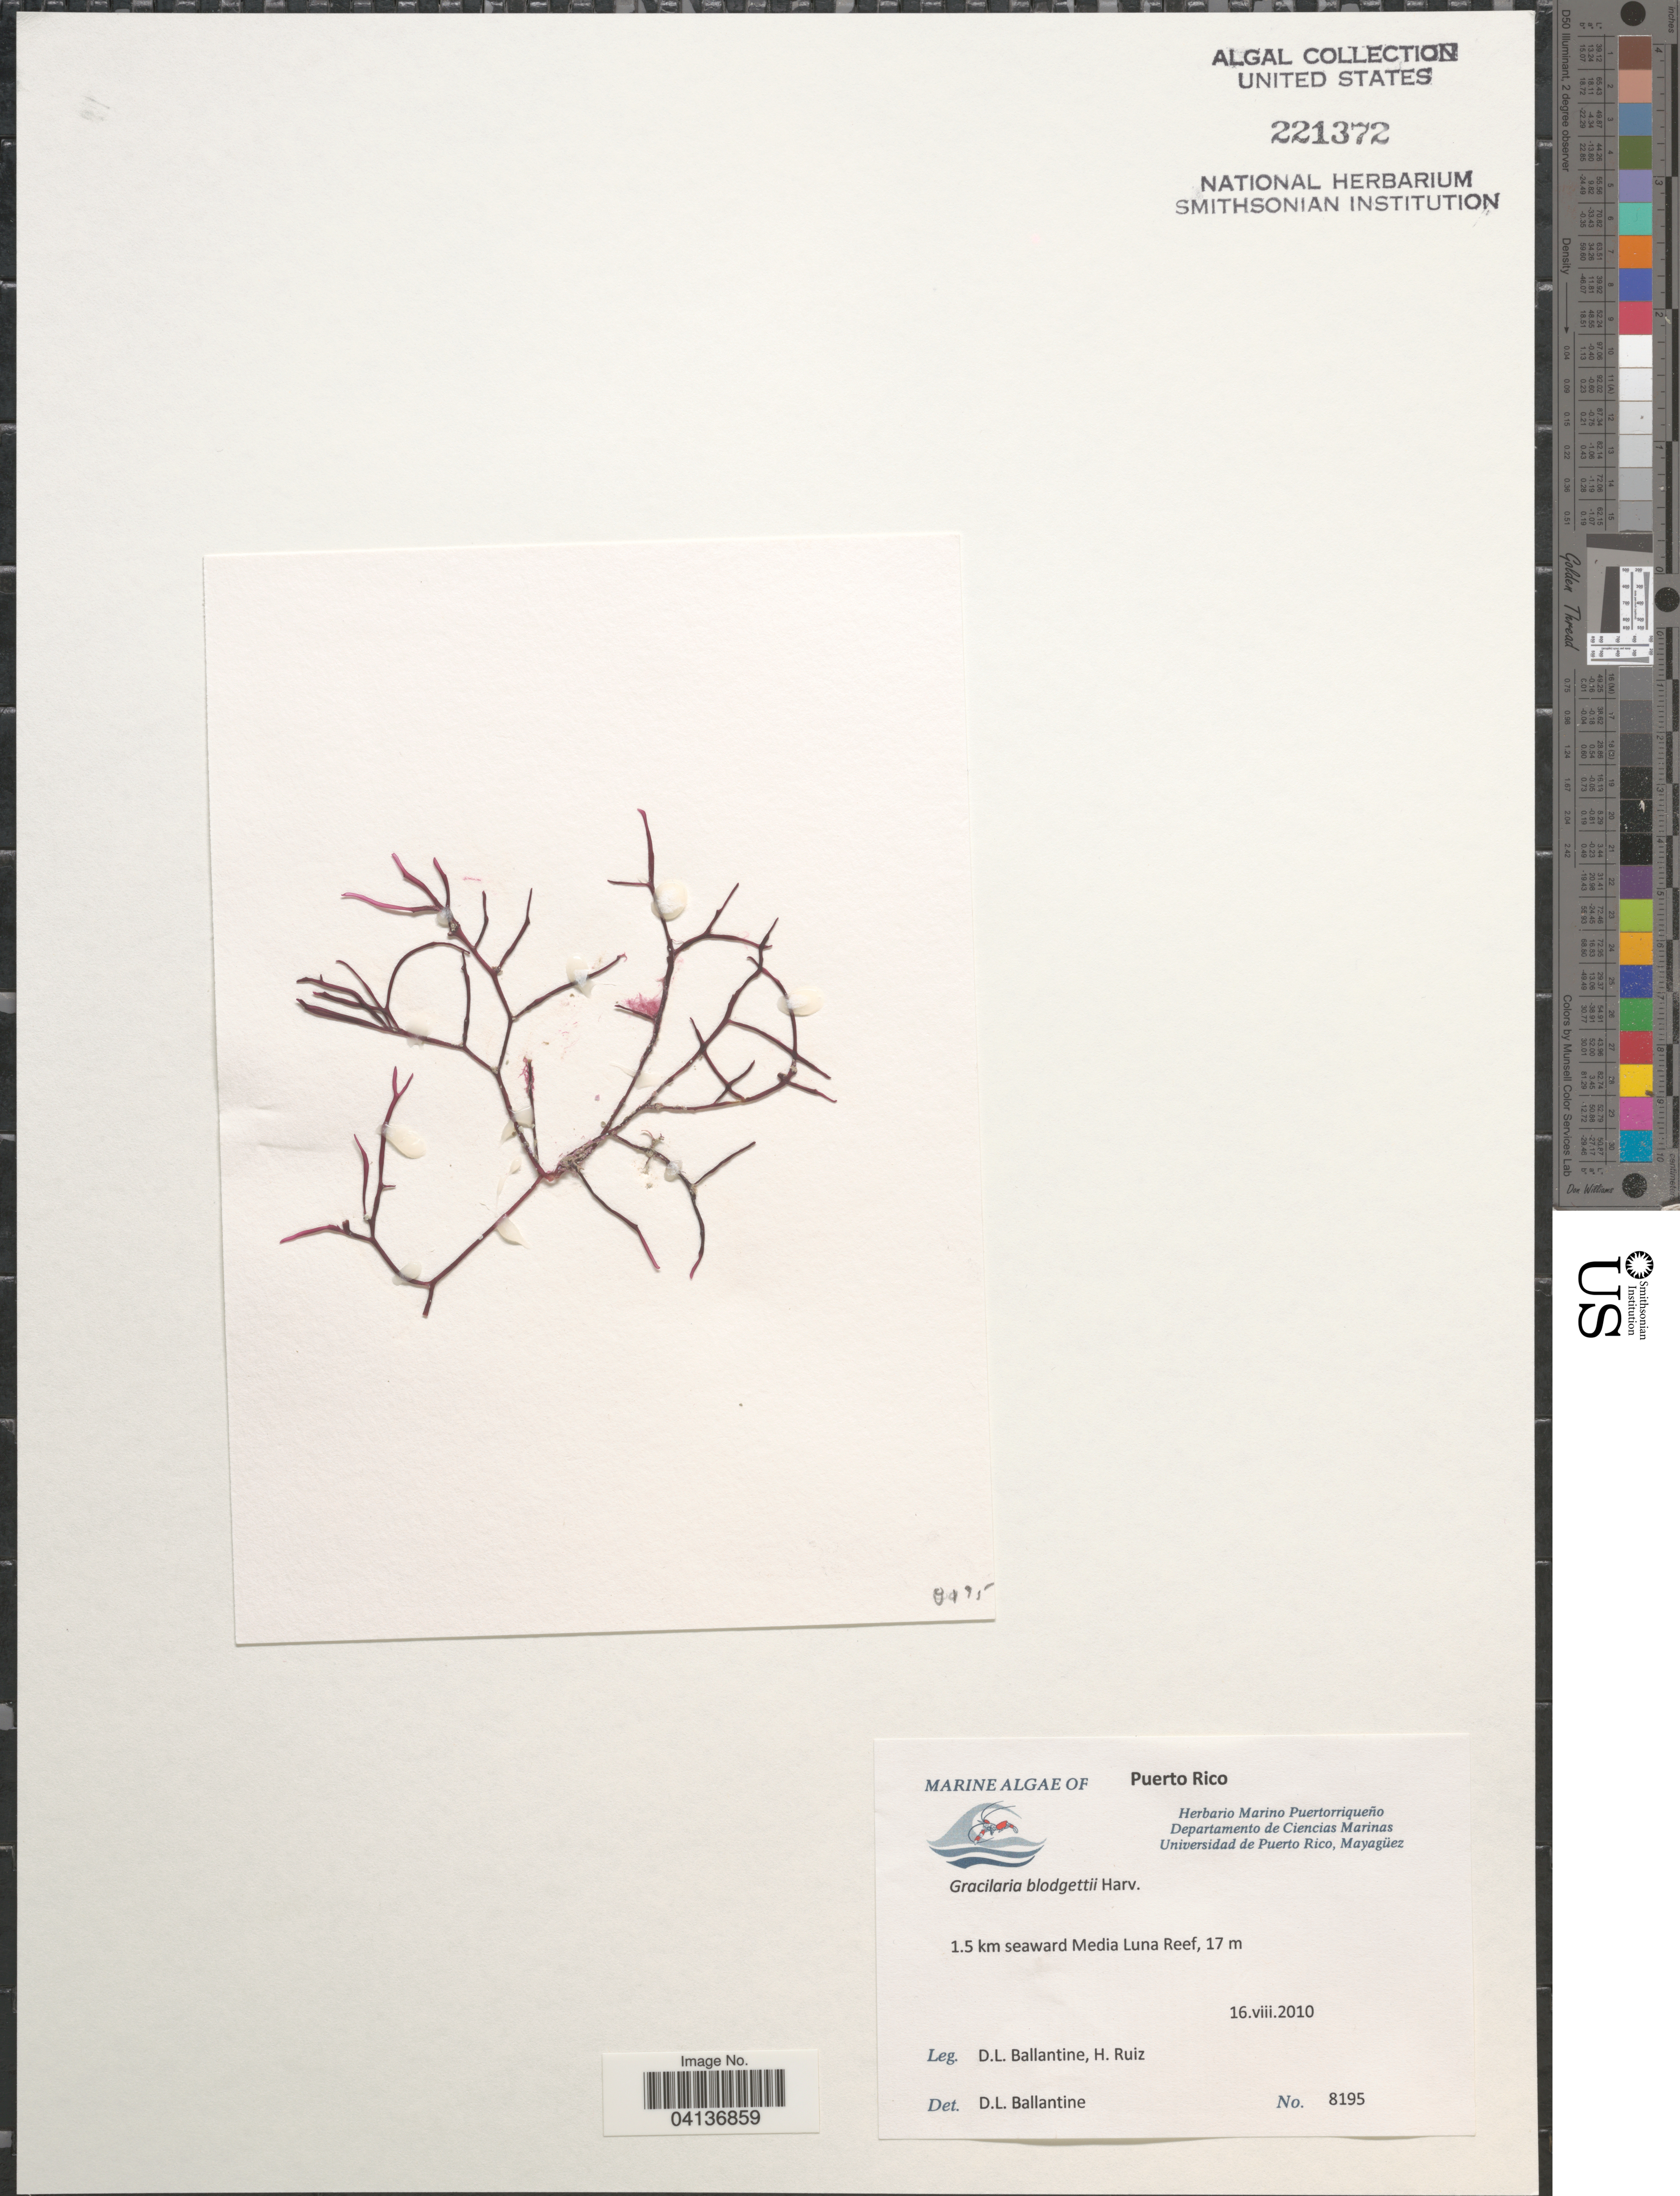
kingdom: Plantae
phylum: Rhodophyta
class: Florideophyceae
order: Gracilariales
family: Gracilariaceae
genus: Gracilaria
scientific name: Gracilaria blodgettii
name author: Harv.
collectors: D.L. Ballantine & H. Ruiz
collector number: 8195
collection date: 2010-08-16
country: Puerto Rico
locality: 1.5 km seaward Media Luna Reef.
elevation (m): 17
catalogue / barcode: US 221372